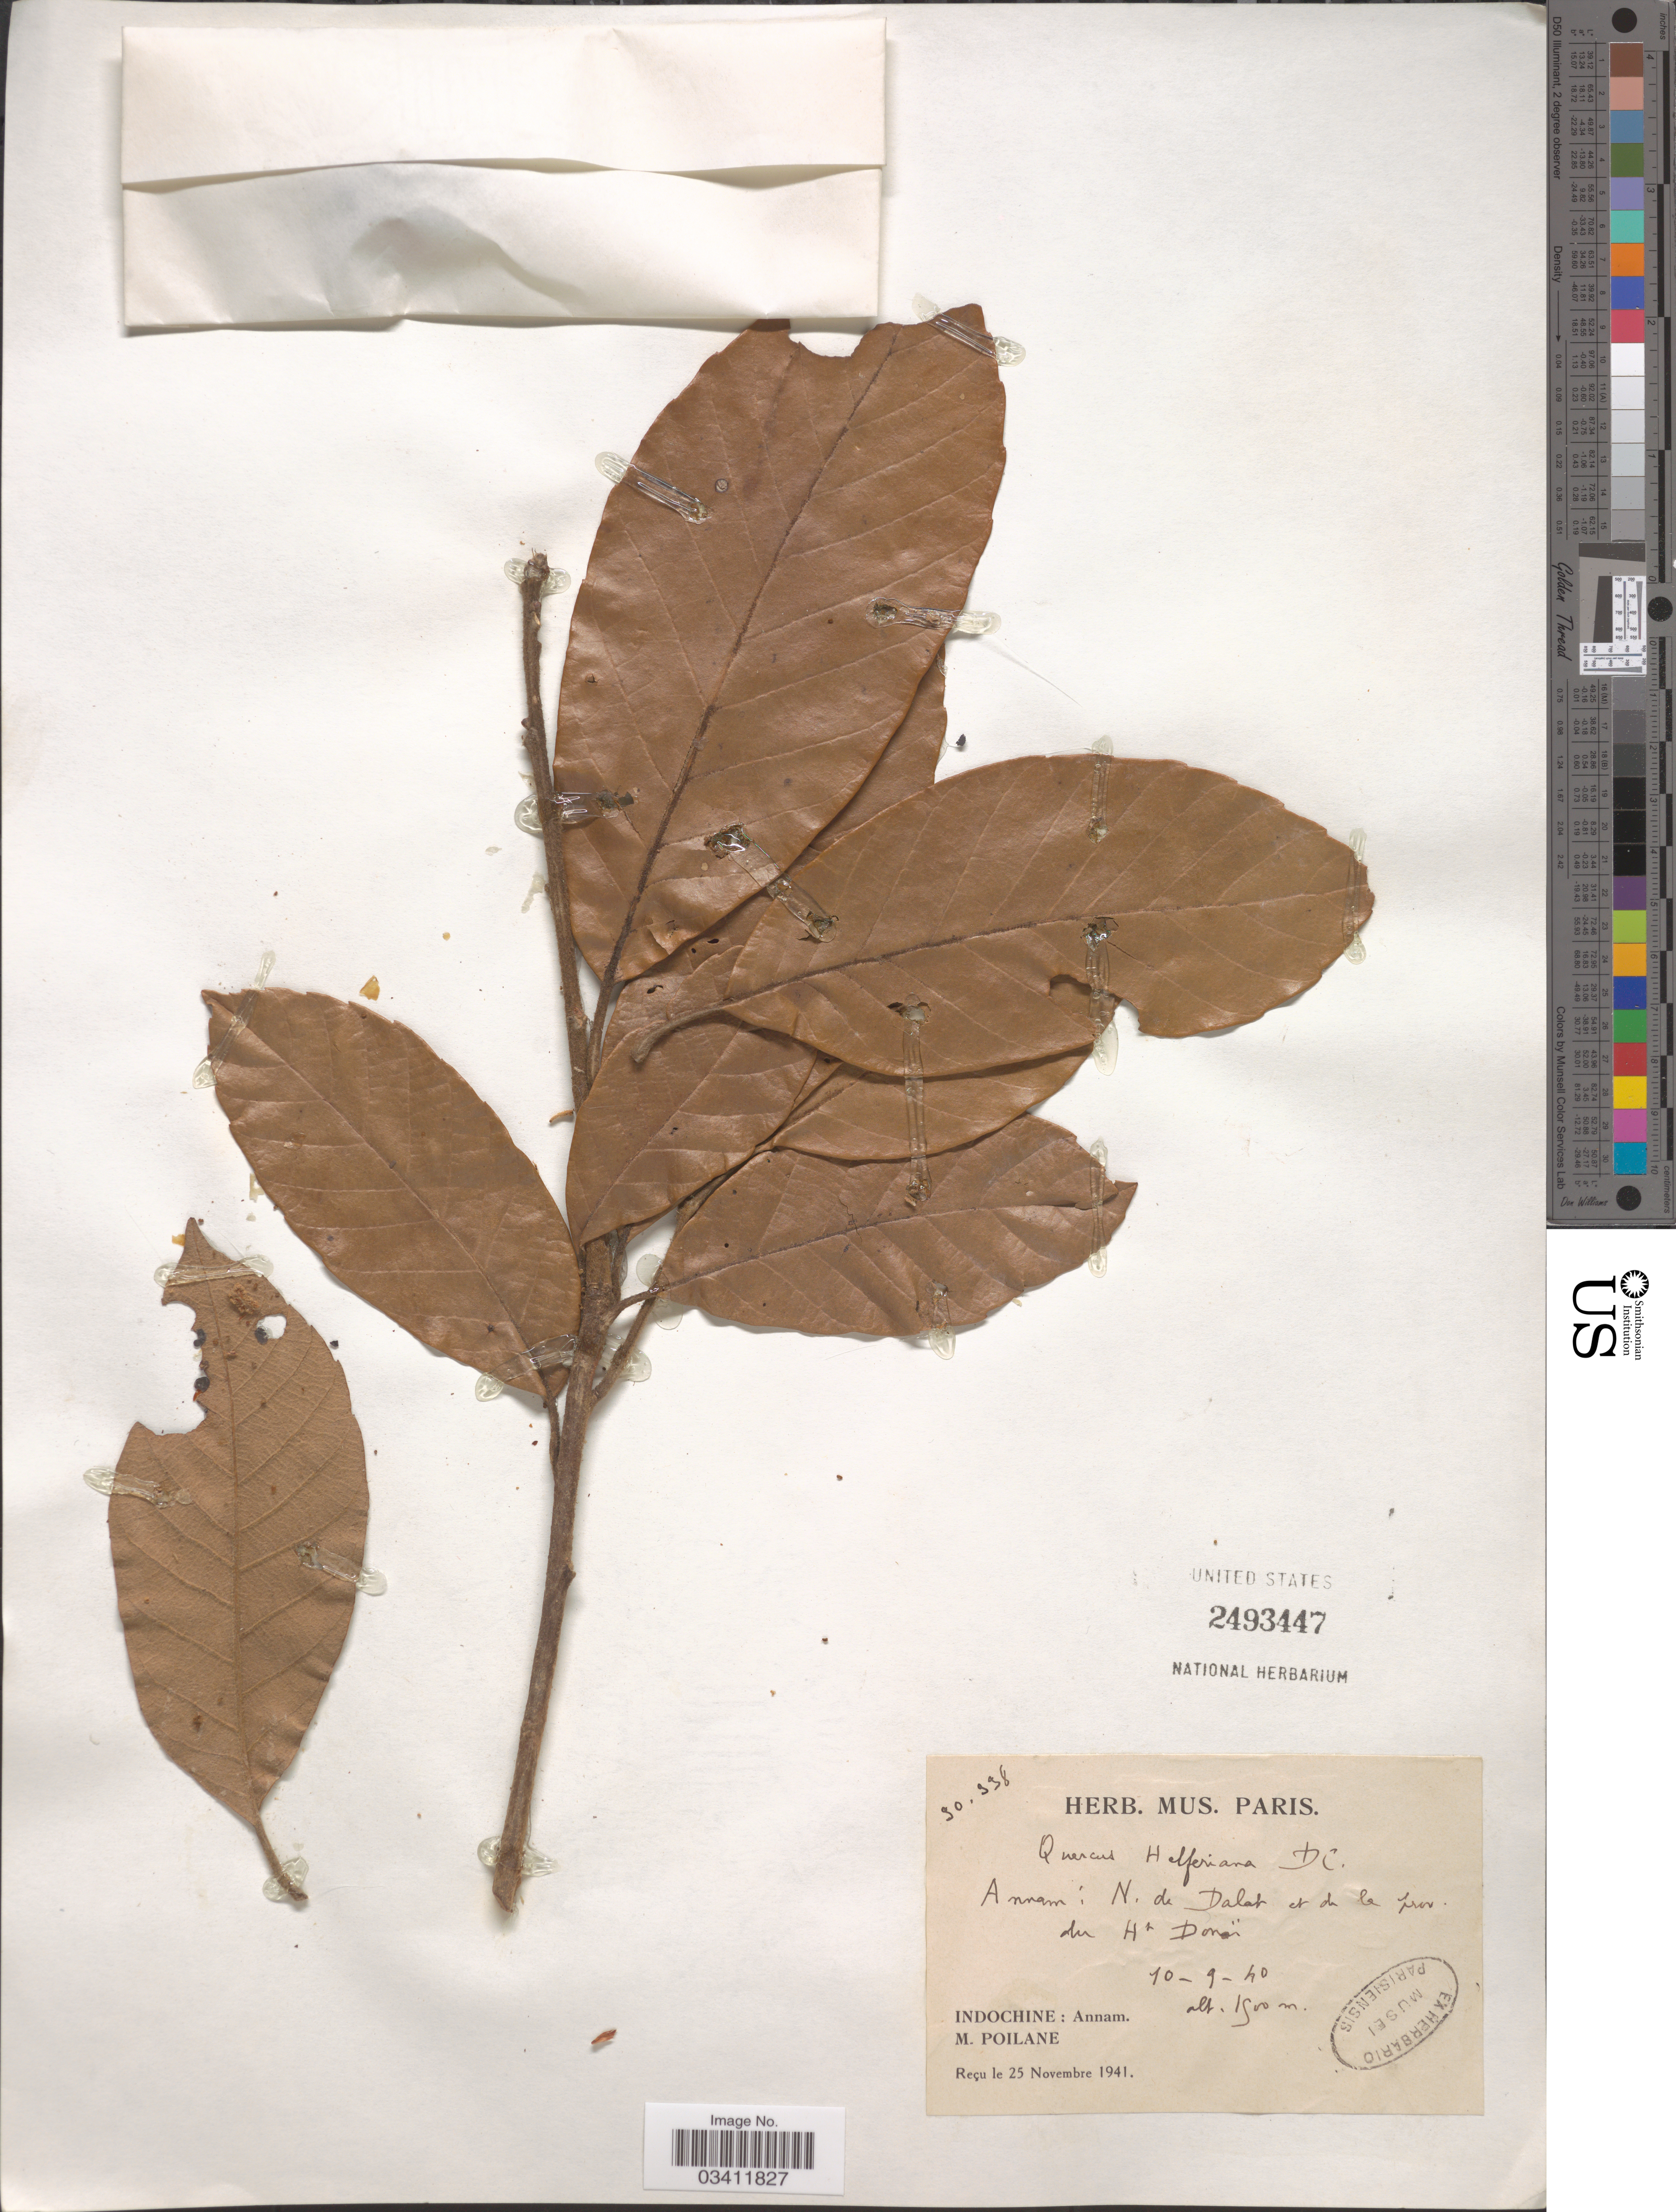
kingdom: Plantae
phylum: Tracheophyta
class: Magnoliopsida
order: Fagales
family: Fagaceae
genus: Quercus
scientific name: Quercus helferiana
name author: A. DC.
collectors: M. Poilane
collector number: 30338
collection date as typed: Transcribed d/m/y: 10/9/40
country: Vietnam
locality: Annam: N. de Dalat et de le prov. du Ht Donaï.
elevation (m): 1500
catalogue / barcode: US 2493447